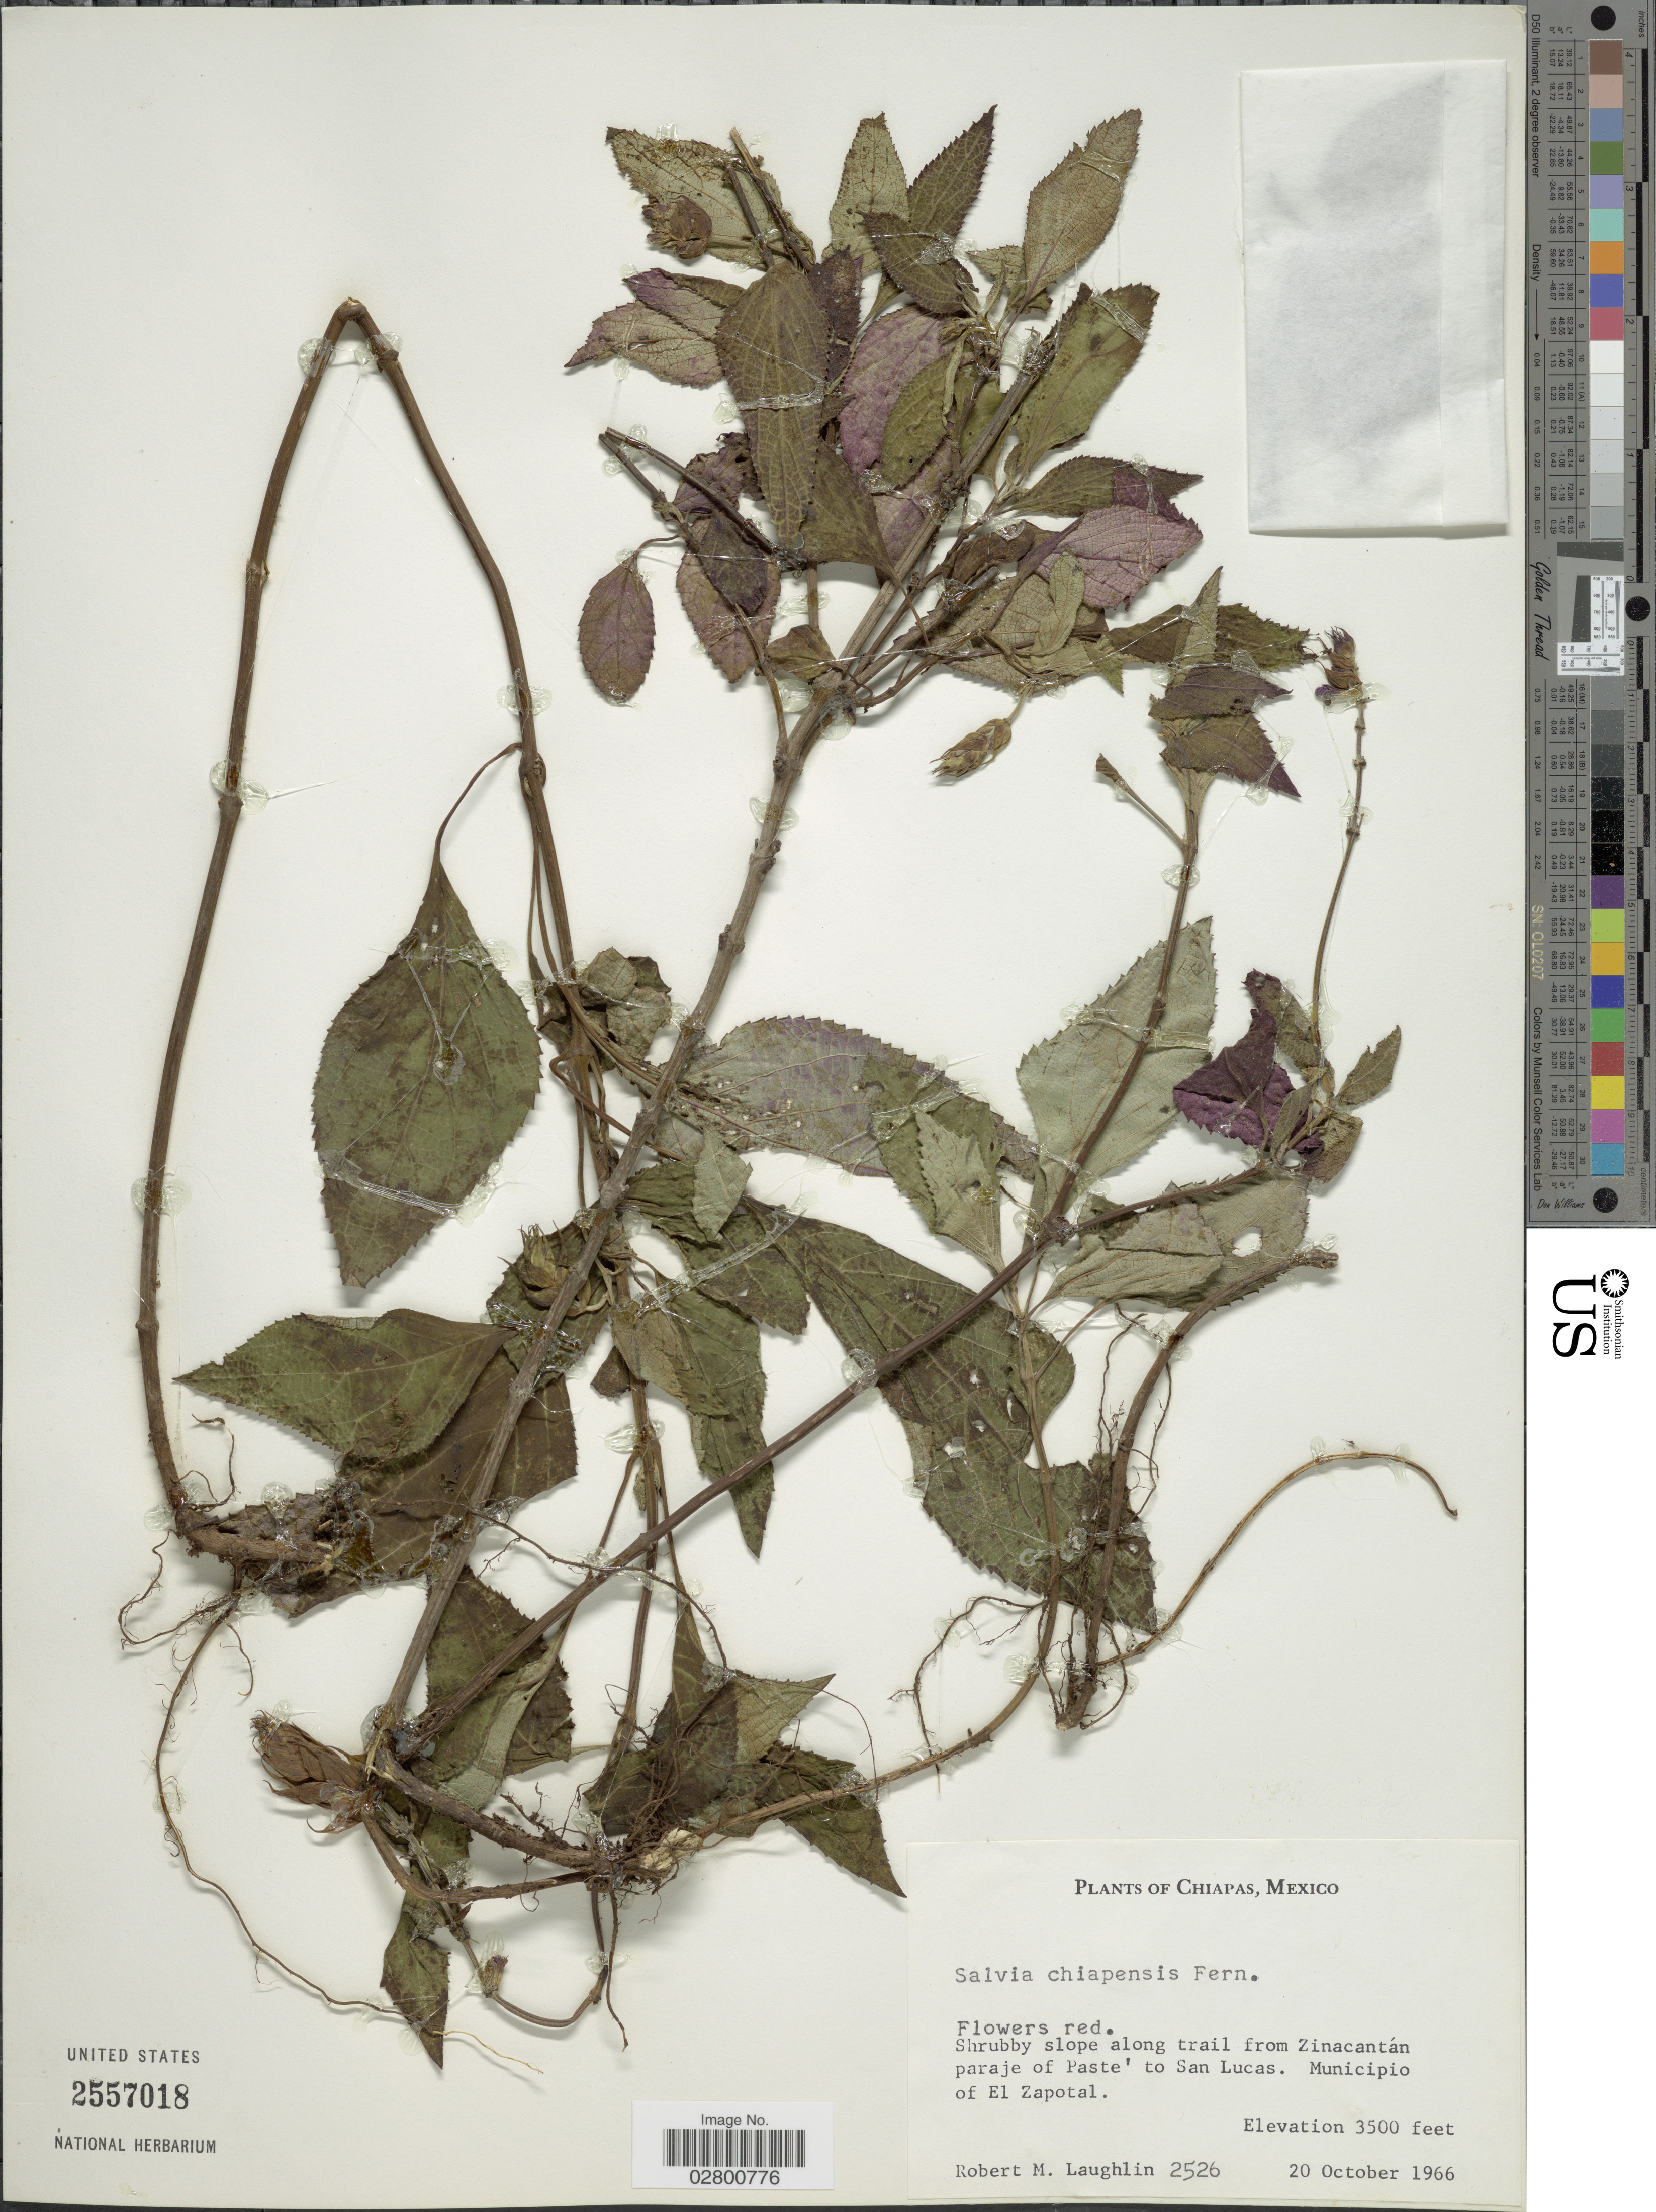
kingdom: Plantae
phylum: Tracheophyta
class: Magnoliopsida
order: Lamiales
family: Lamiaceae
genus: Salvia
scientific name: Salvia chiapensis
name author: Fernald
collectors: R. M. Laughlin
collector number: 2526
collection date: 1966-10-20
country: Mexico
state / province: Chiapas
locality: Slope along trail from Zinacantán paraje of Paste' to San Lucas, Municipio of El Zapotal.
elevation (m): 1067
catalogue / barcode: US 2557018